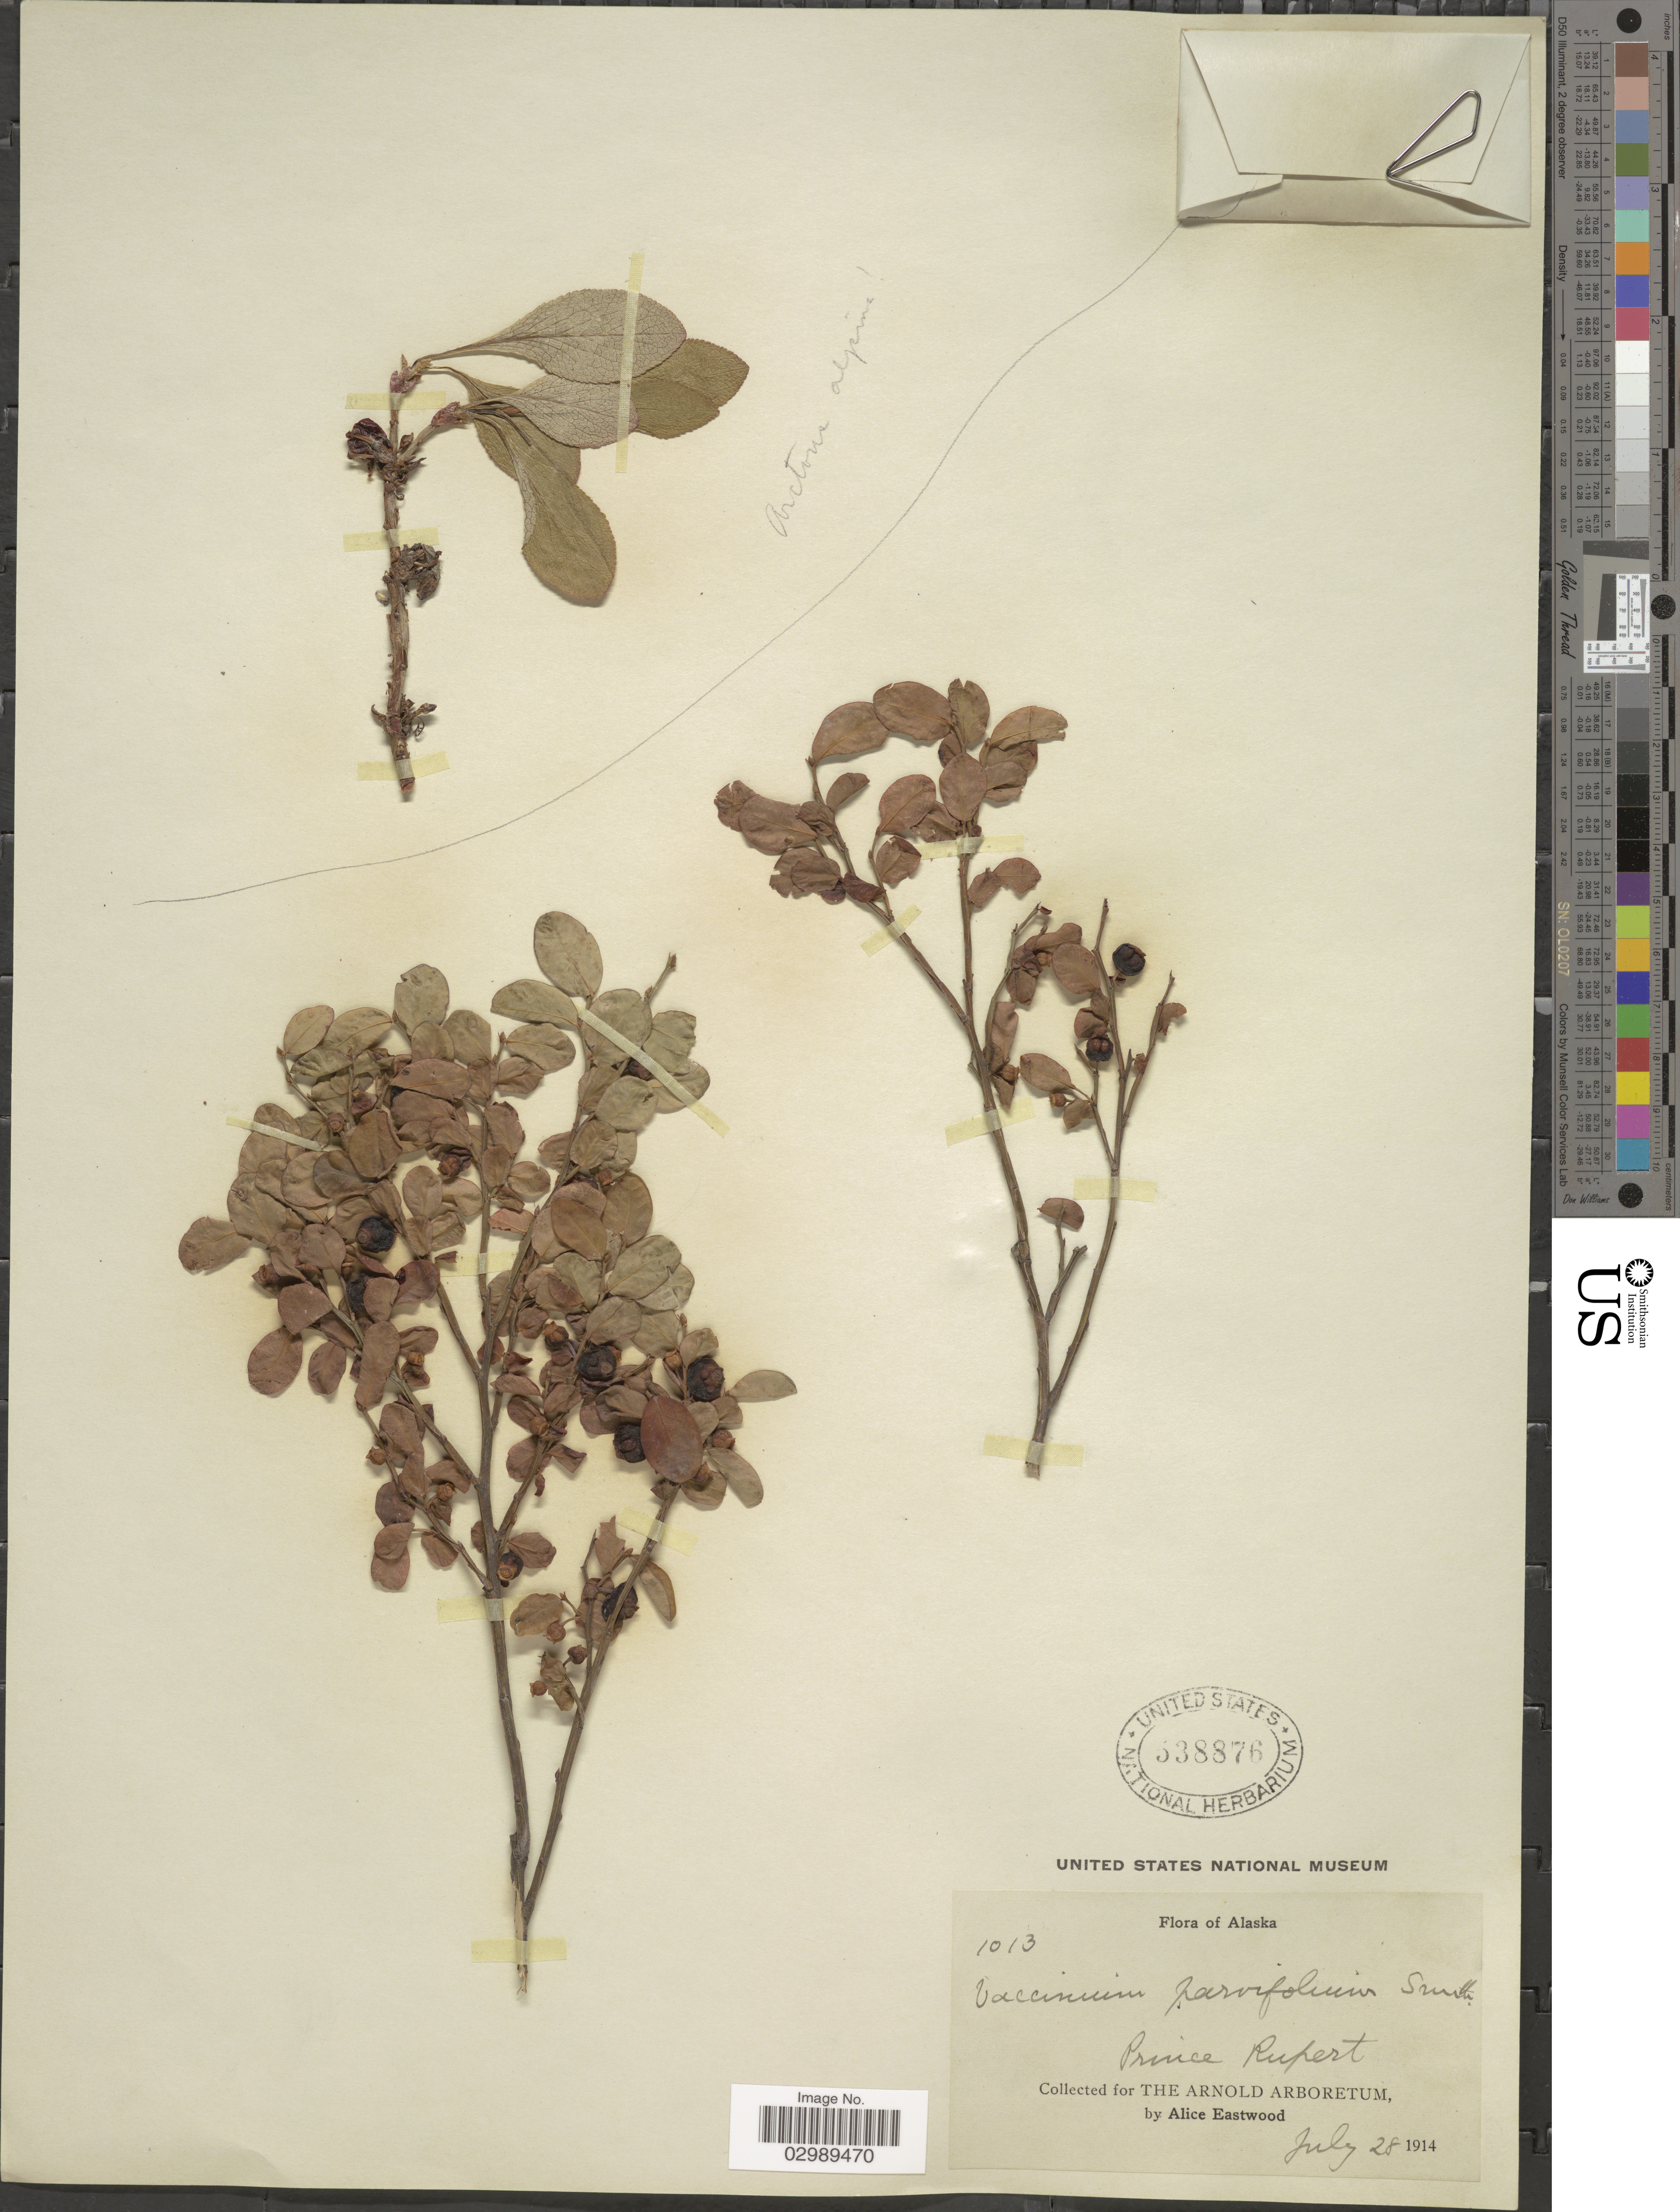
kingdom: Plantae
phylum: Tracheophyta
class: Magnoliopsida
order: Ericales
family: Ericaceae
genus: Vaccinium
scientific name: Vaccinium parvifolium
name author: Small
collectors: A. Eastwood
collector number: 1013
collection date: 1914-07-28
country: United States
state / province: Alaska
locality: Prince Rupert.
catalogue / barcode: US 538876